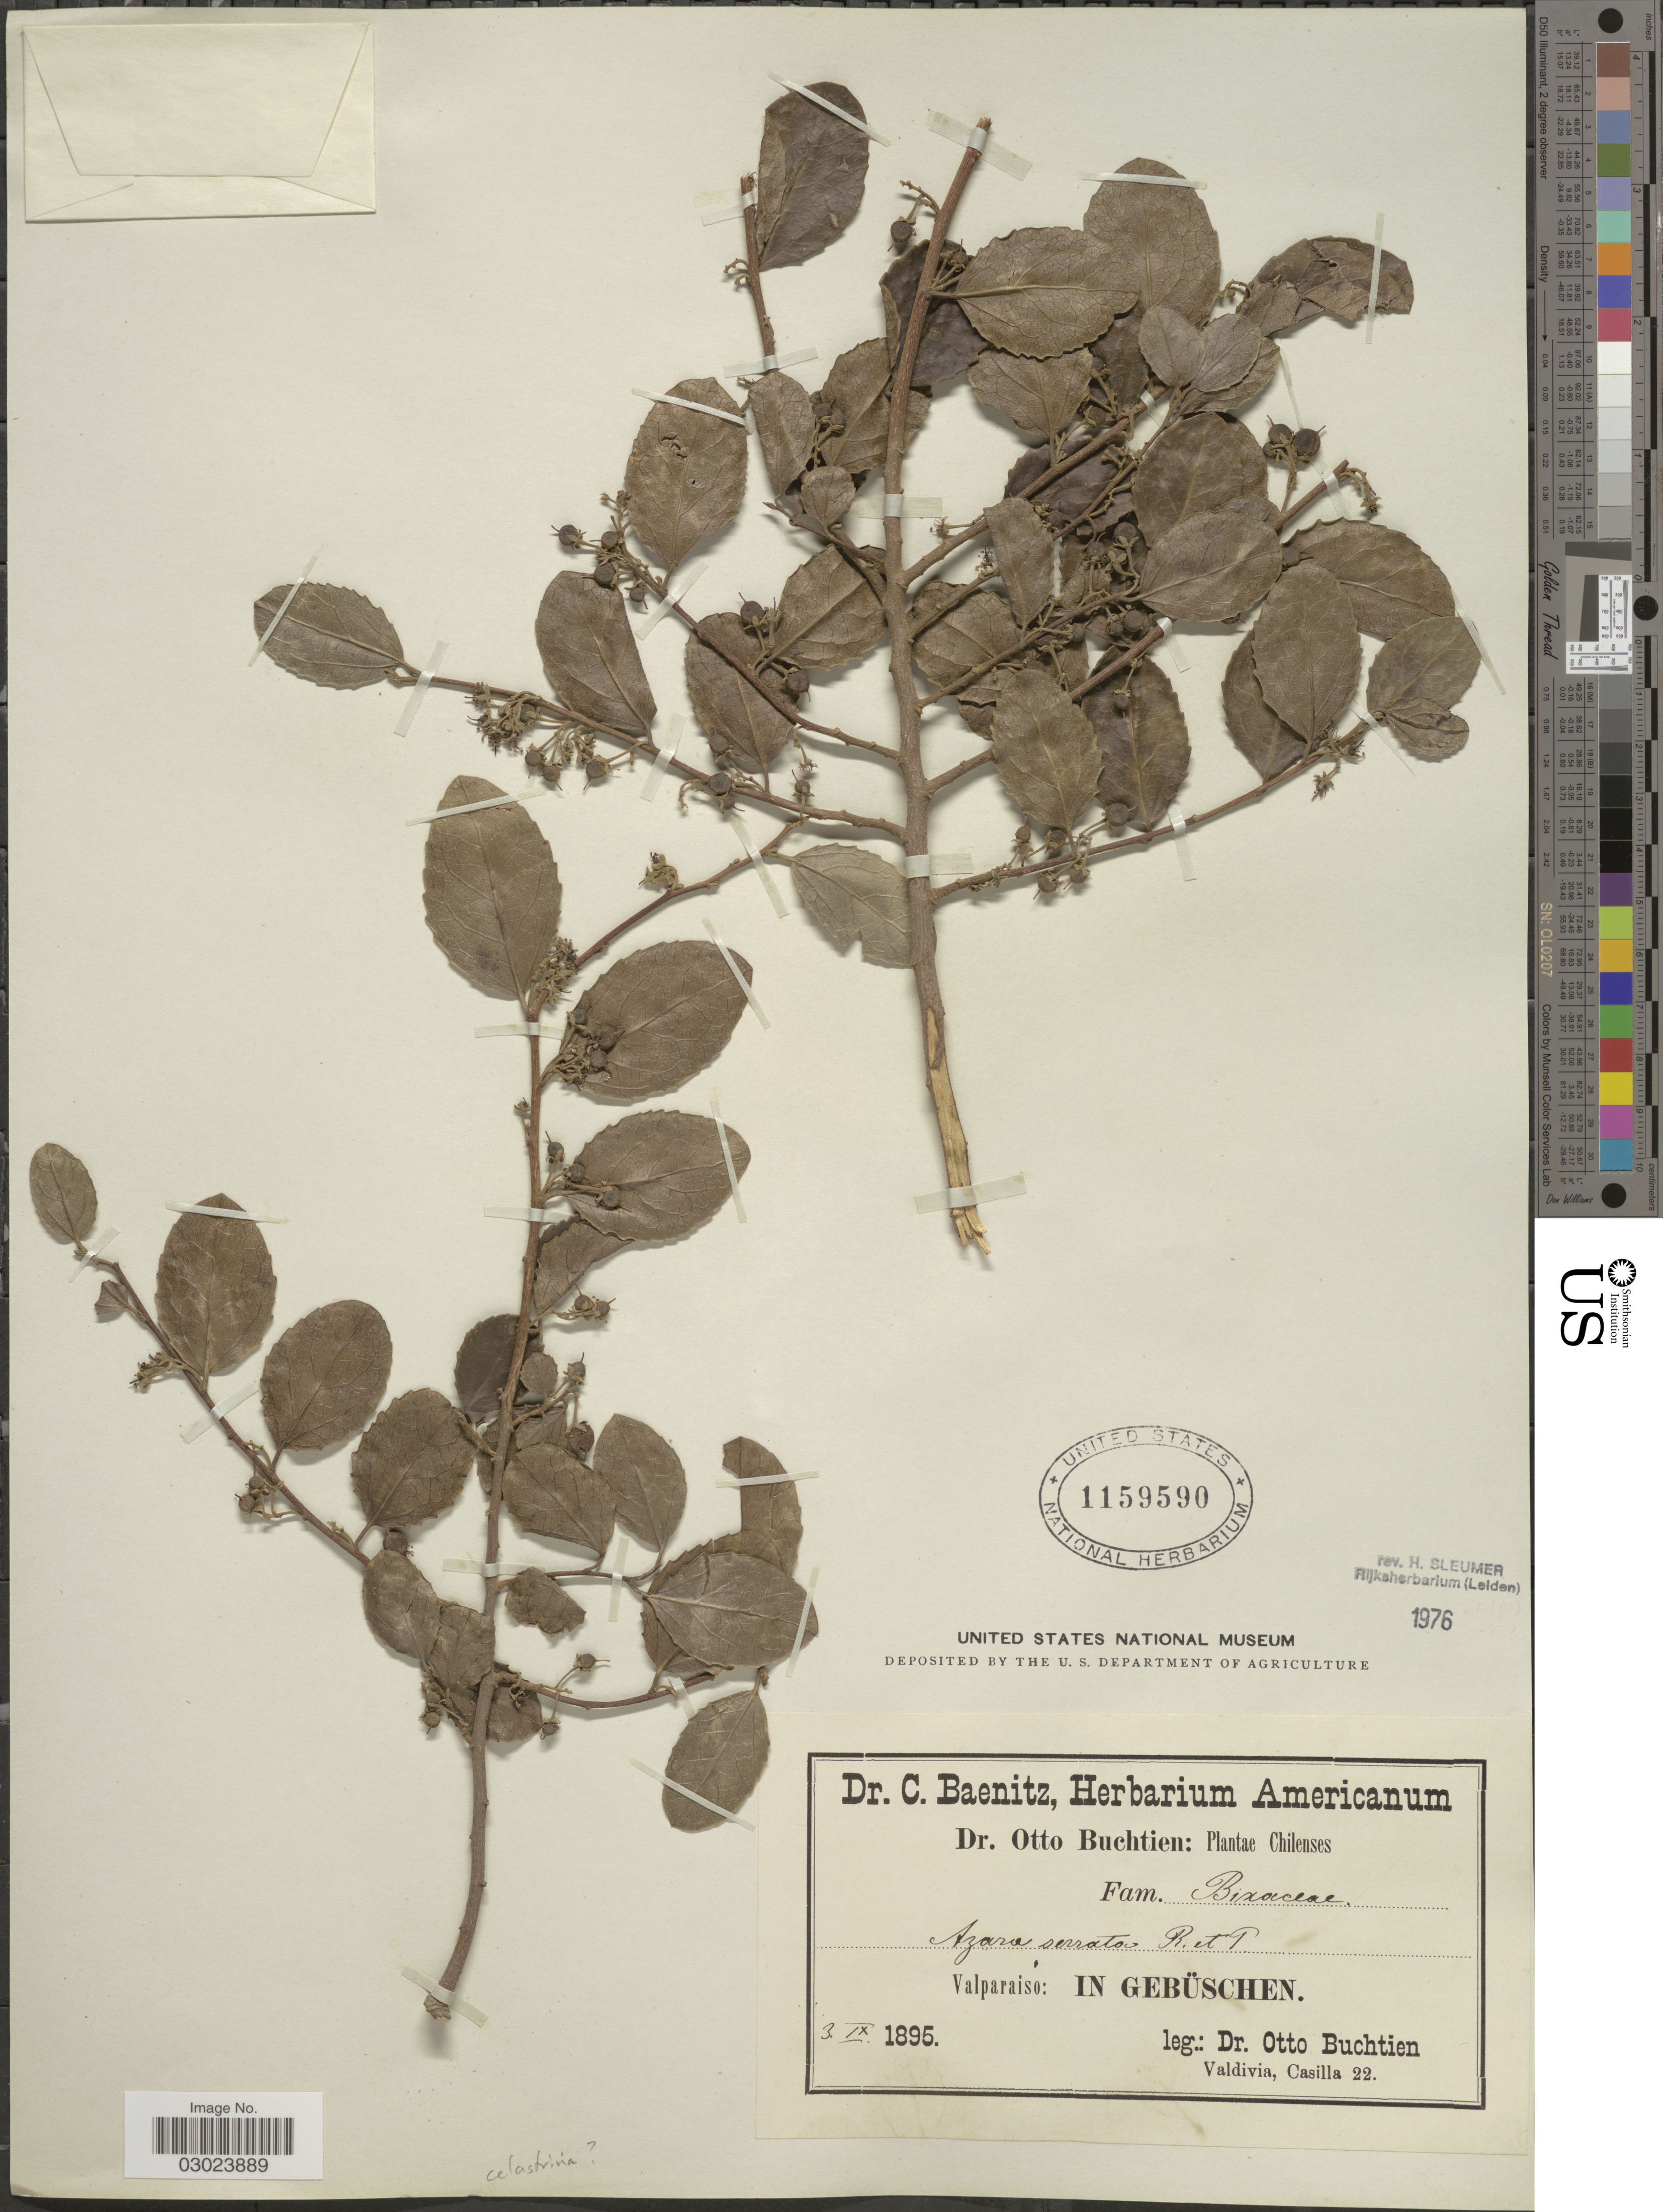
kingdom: Plantae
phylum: Tracheophyta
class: Magnoliopsida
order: Malpighiales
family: Salicaceae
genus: Azara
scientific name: Azara celastrina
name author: D. Don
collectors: O. Buchtien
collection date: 1895-09-03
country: Chile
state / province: Valparaíso (V)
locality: In Gebüschen.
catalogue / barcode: US 1159590